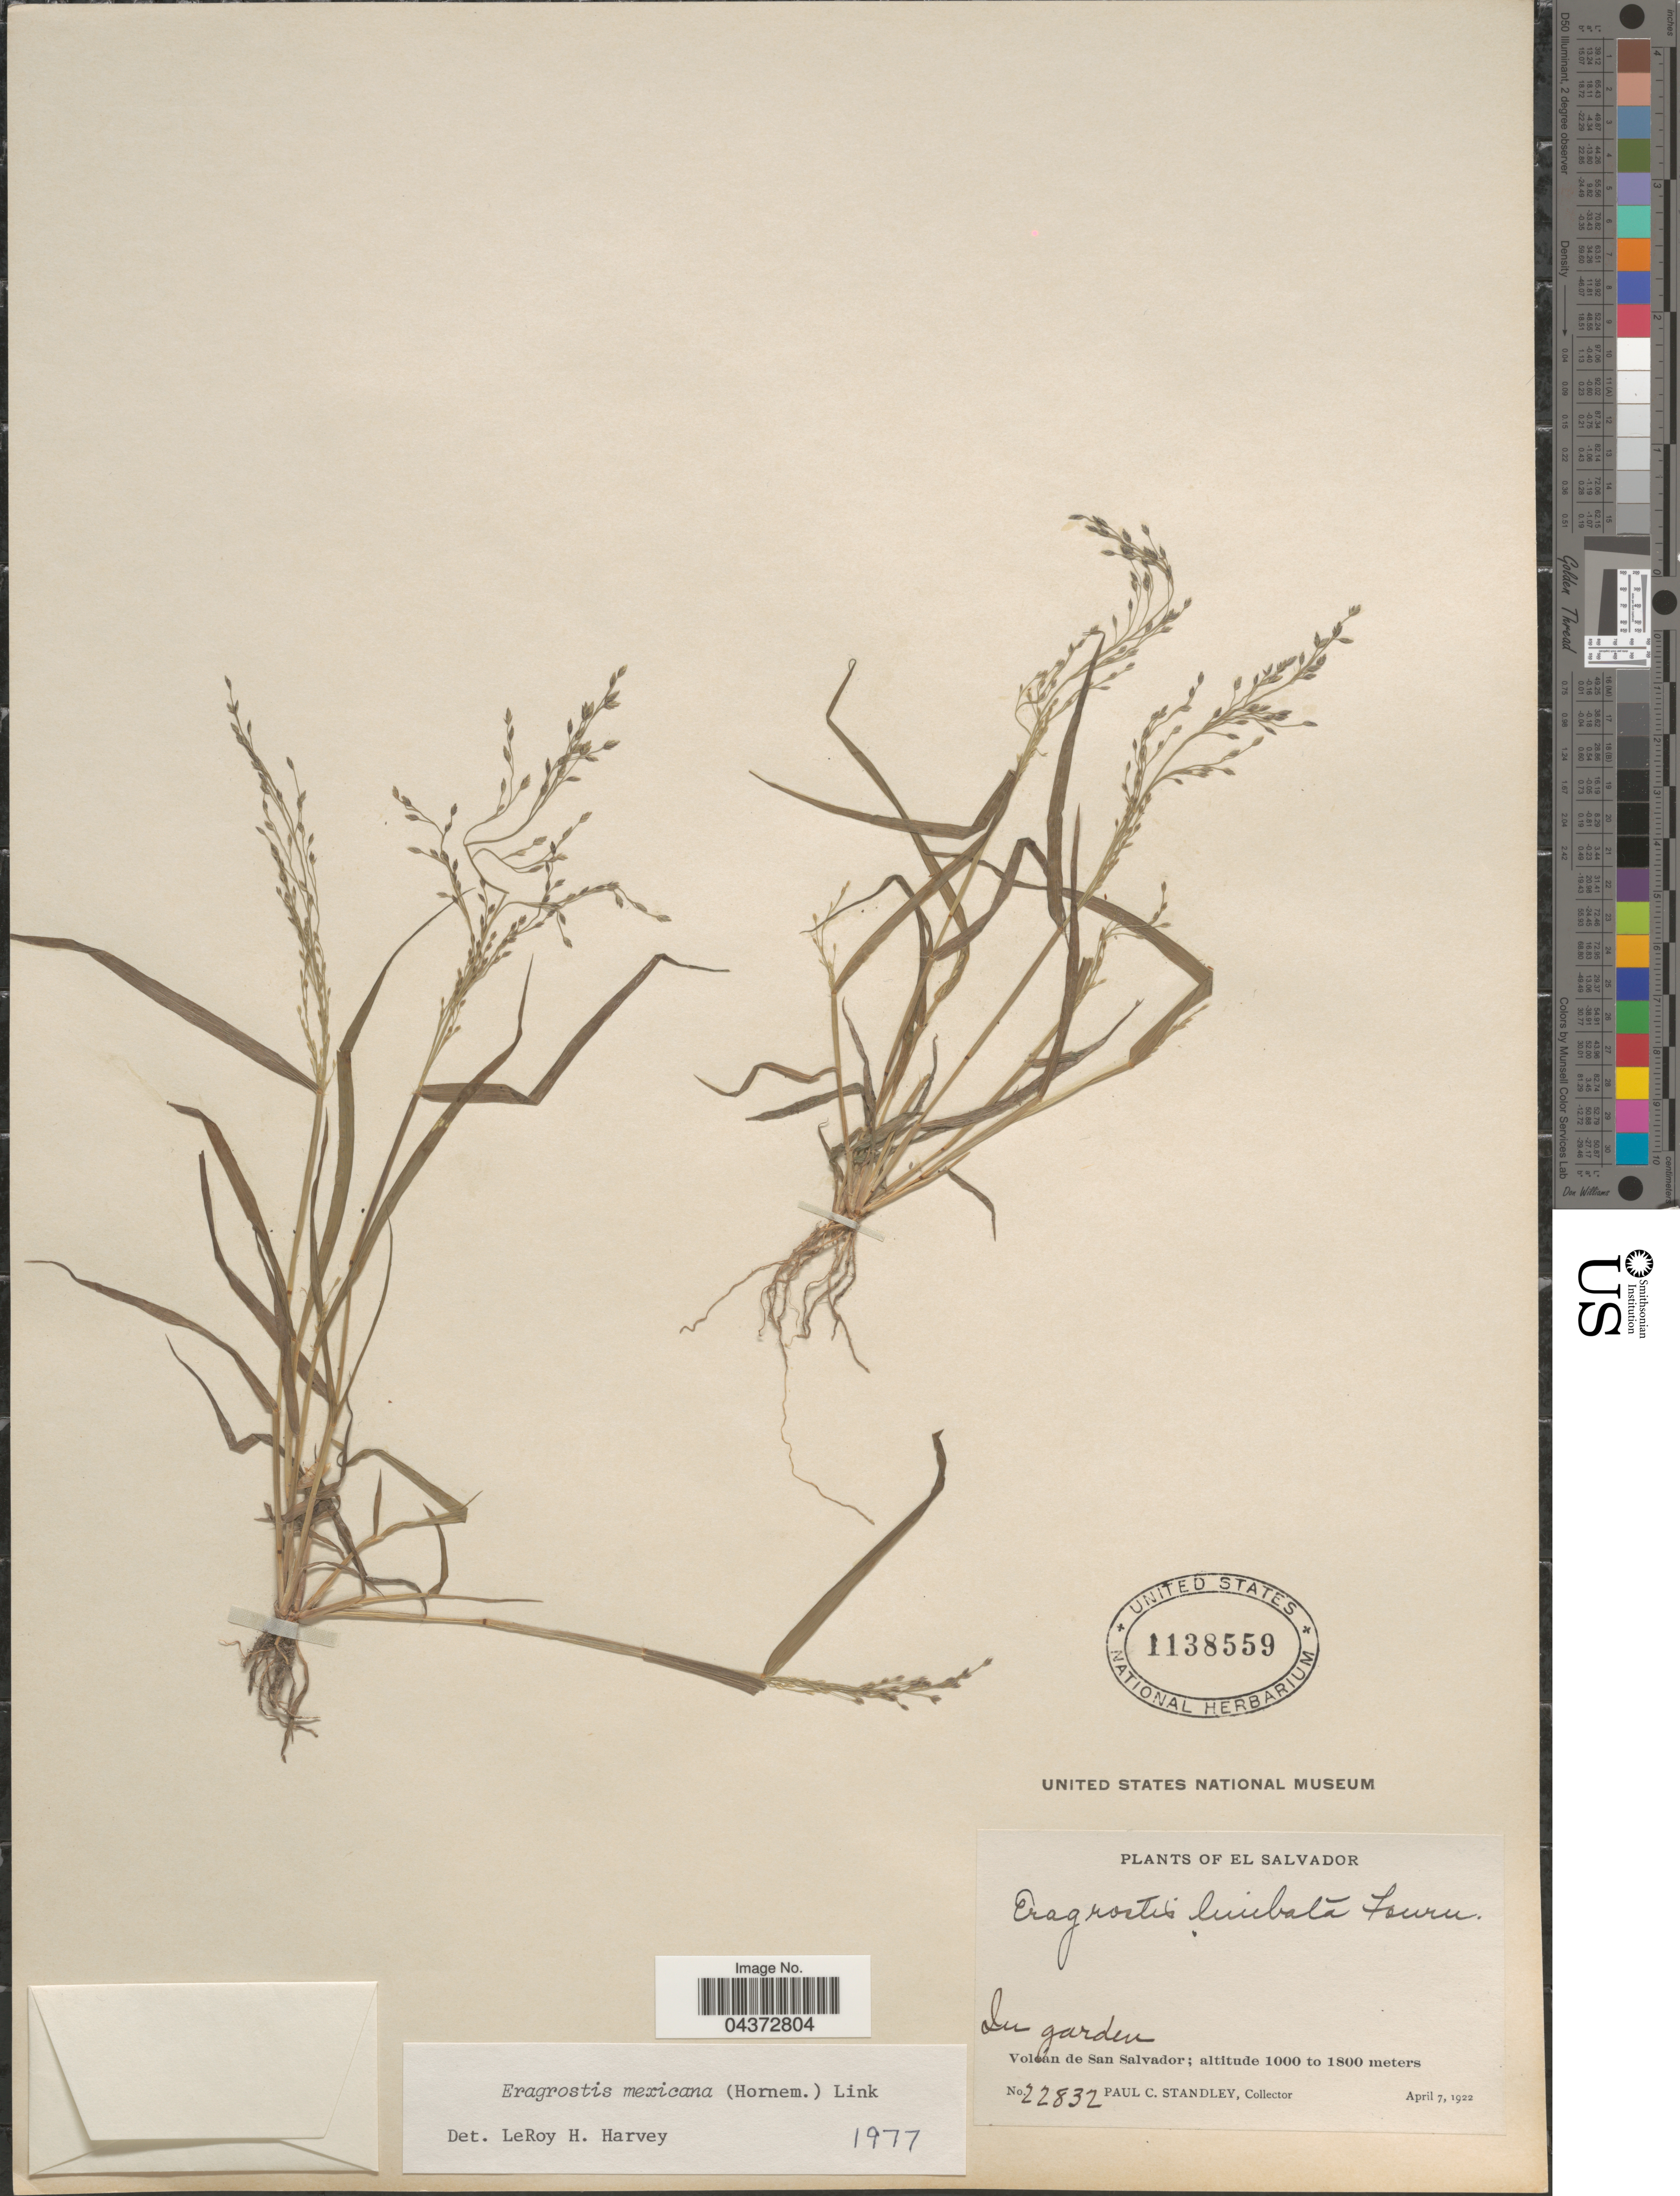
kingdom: Plantae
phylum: Tracheophyta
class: Liliopsida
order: Poales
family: Poaceae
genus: Eragrostis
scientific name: Eragrostis mexicana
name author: (Hornem.) Link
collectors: P. C. Standley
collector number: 22832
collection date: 1922-04-07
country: El Salvador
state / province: San Salvador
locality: In garden. Volcan de San Salvador.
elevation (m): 1000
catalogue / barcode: US 1138559